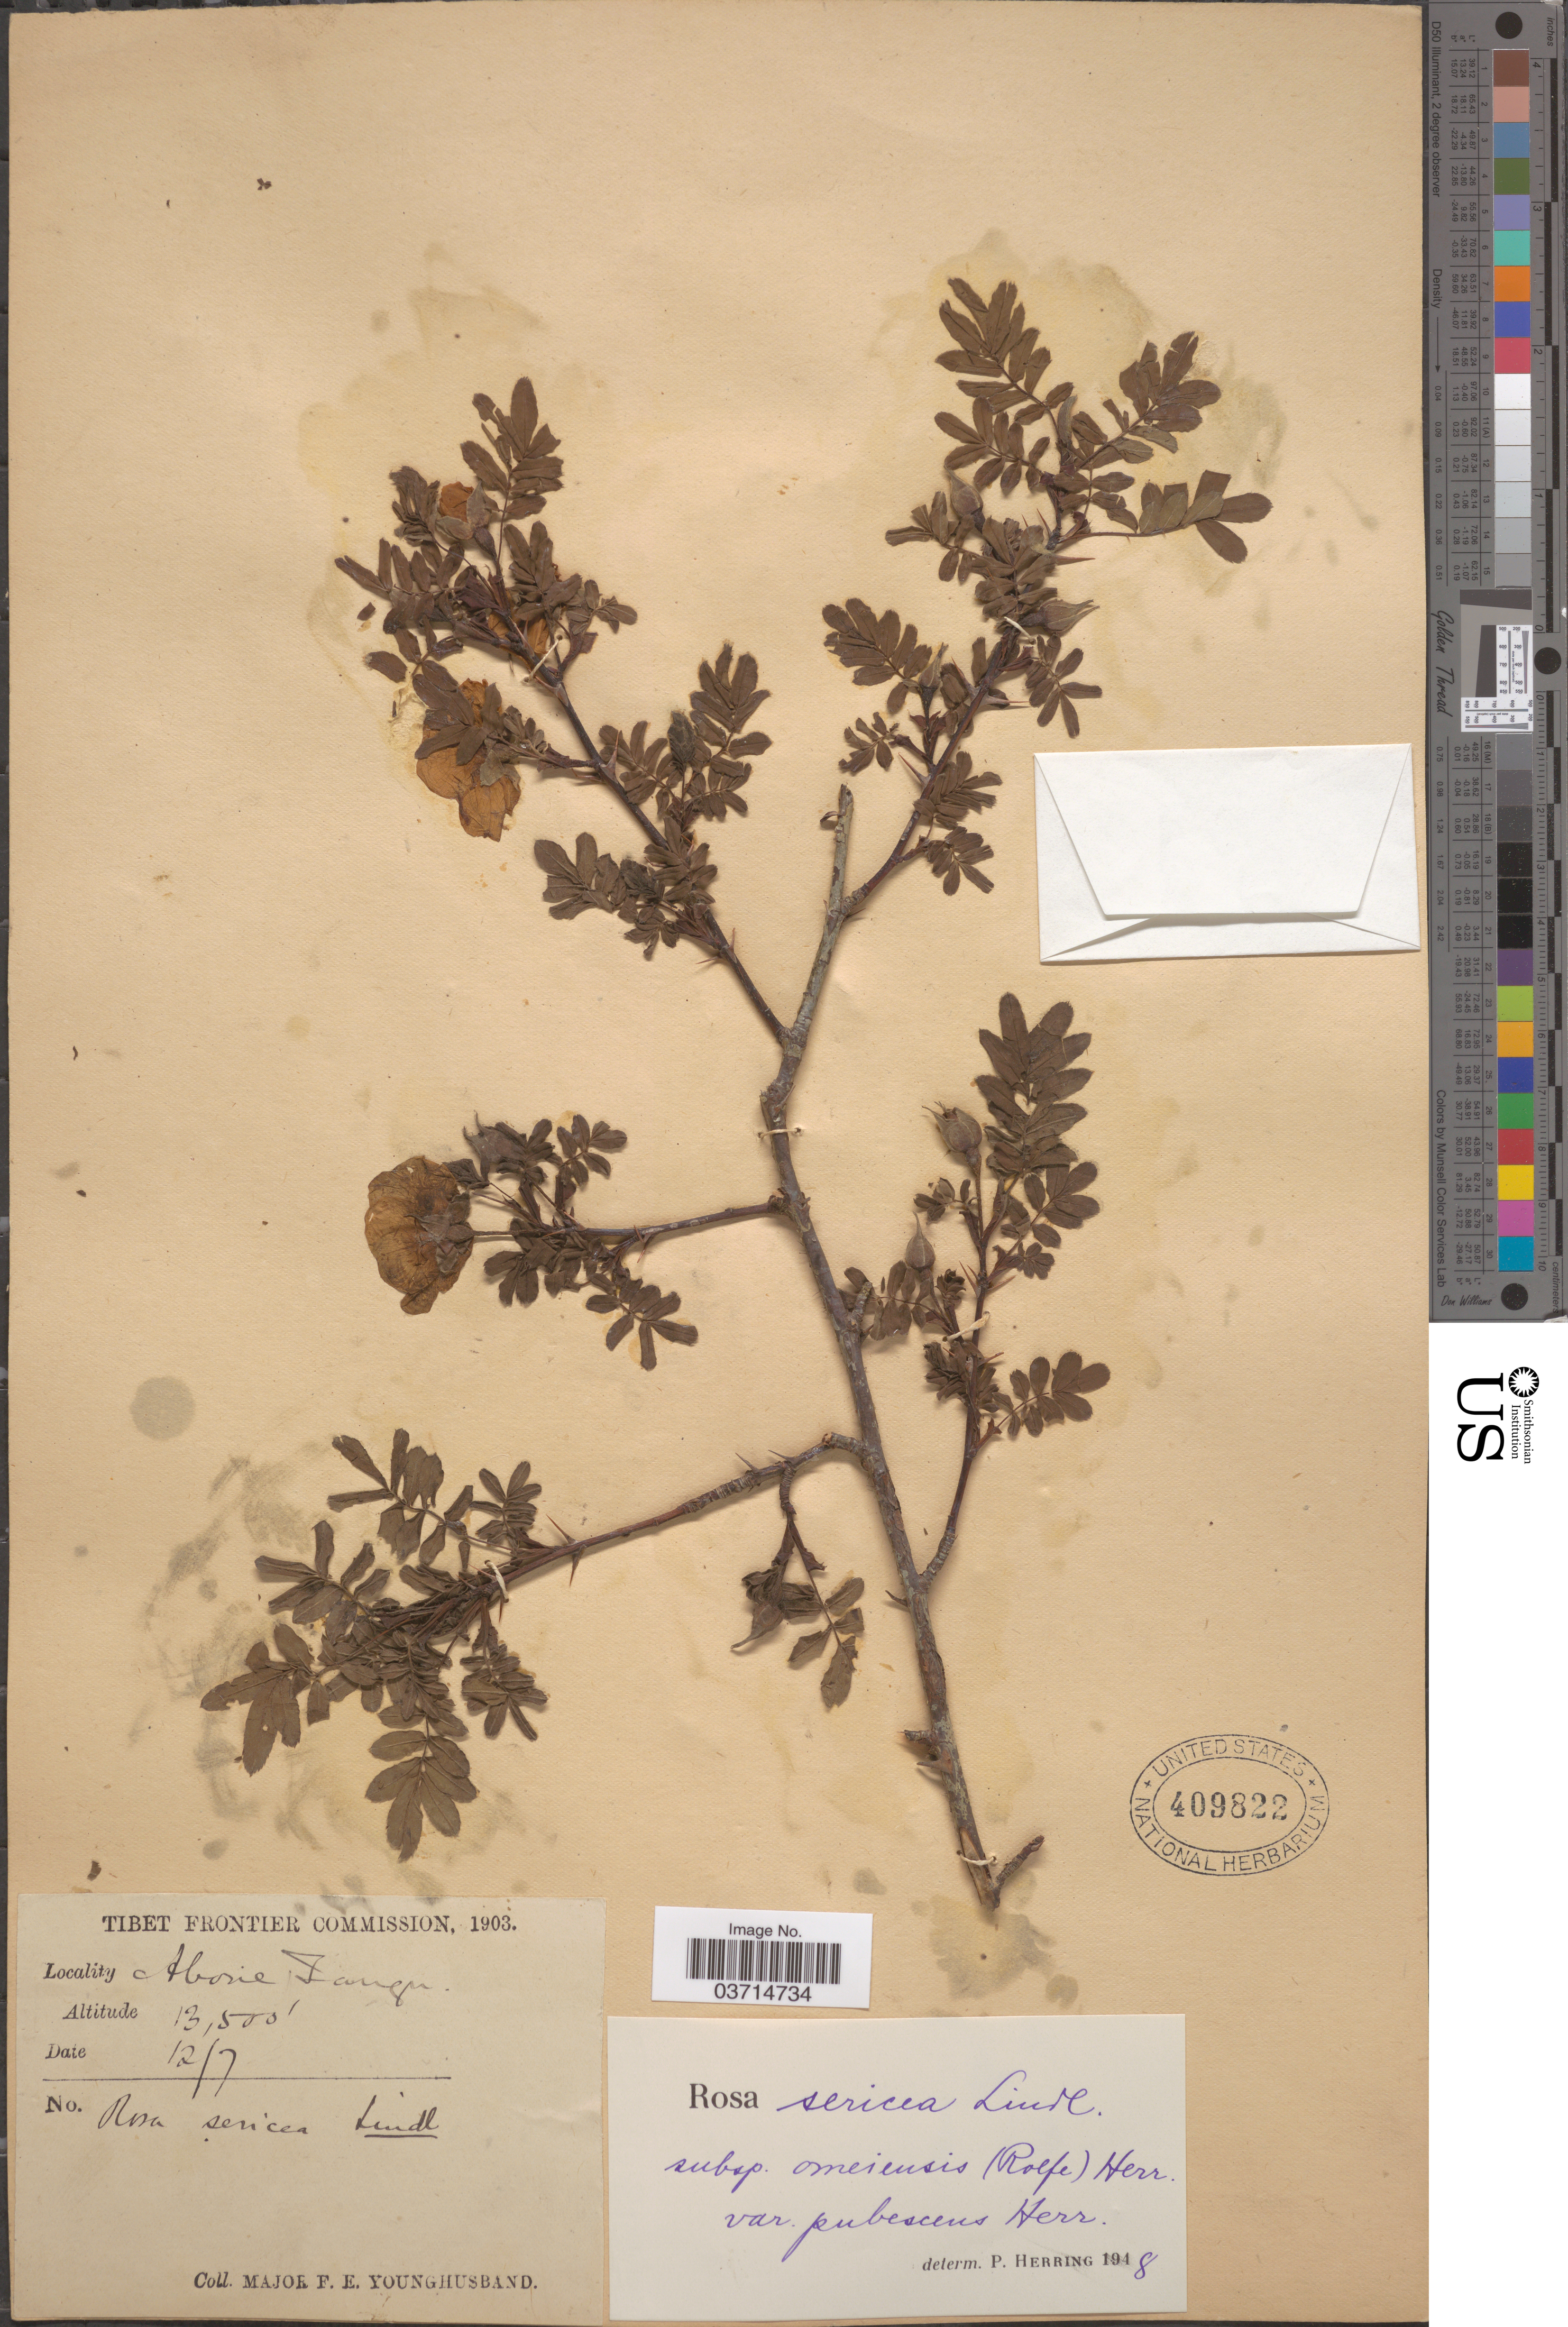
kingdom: Plantae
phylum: Tracheophyta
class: Magnoliopsida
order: Rosales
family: Rosaceae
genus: Rosa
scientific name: Rosa omeiensis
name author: Rolfe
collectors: F. Younghusband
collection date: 1903-07-12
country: China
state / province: Xizang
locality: Tibet Frontier Commission. Above Tangu.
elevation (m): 4115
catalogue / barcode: US 409822